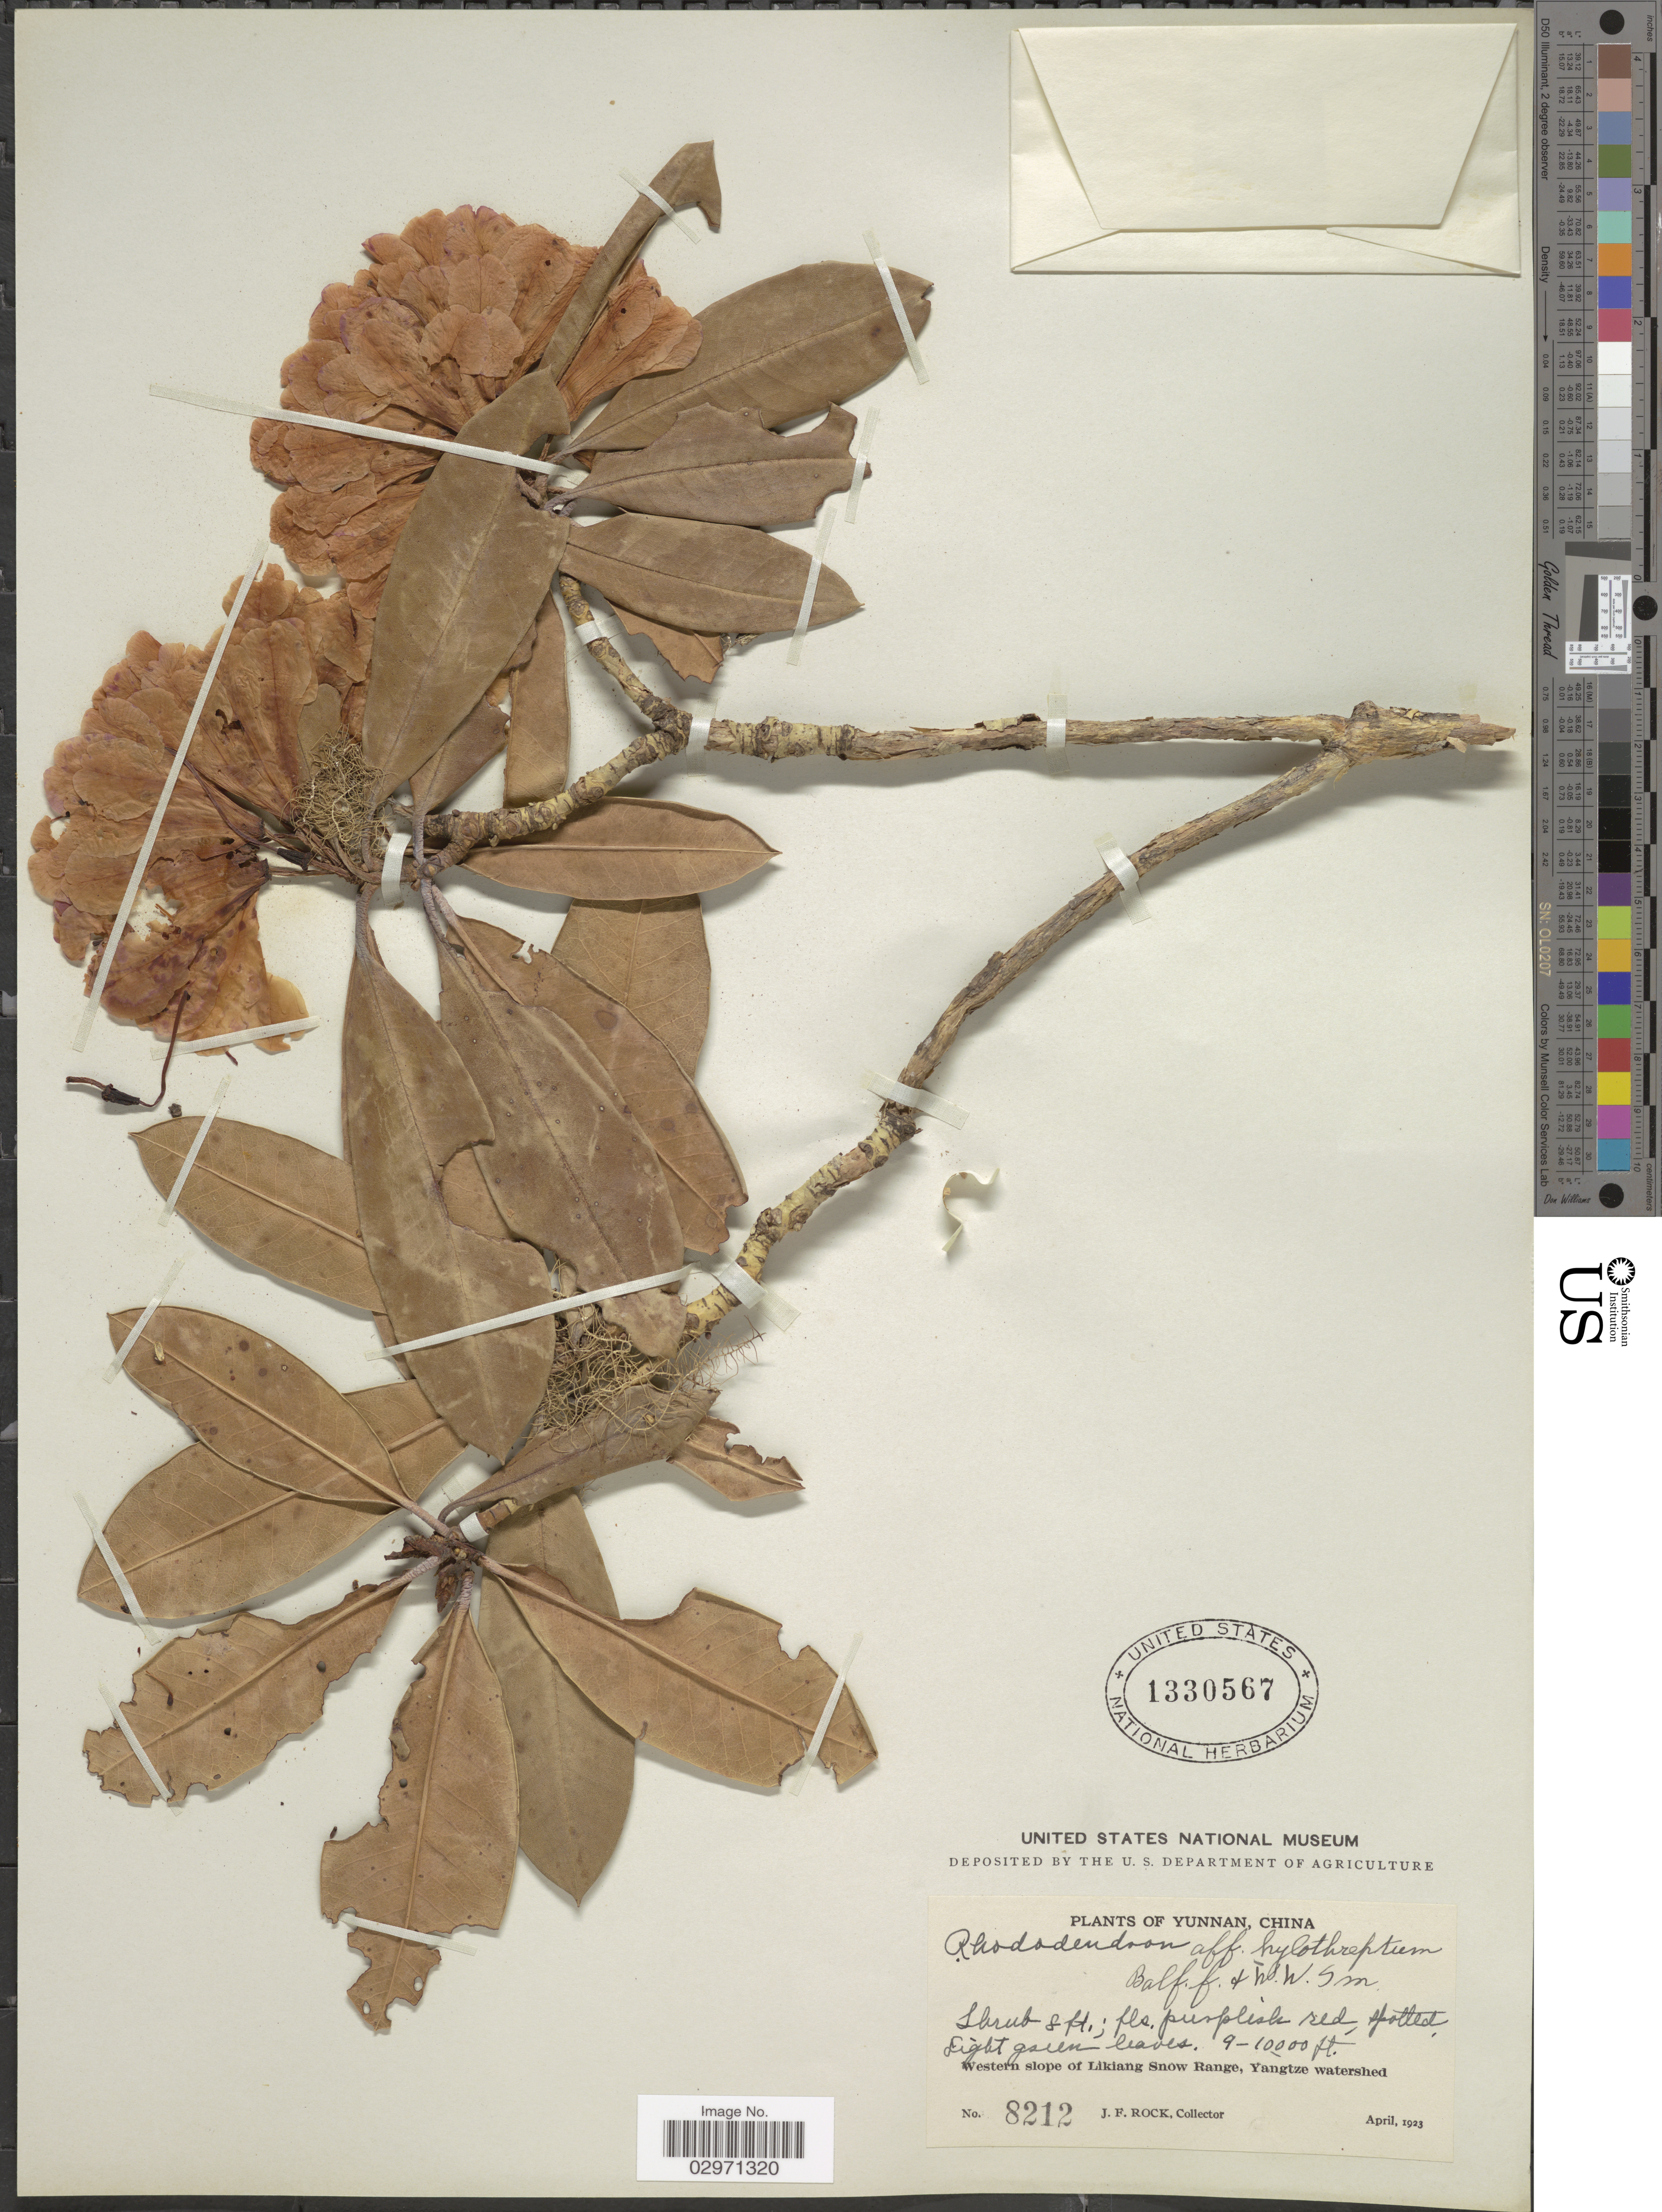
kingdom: Plantae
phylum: Tracheophyta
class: Magnoliopsida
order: Ericales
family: Ericaceae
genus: Rhododendron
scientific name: Rhododendron hylothreptum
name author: Balf. f. & W.W. Sm.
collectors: J. Rock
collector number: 8212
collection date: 1923-04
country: China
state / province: Yunnan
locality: Western slope of Likiang Snow Range, Yangtze watershed.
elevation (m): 2743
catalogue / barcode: US 1330567